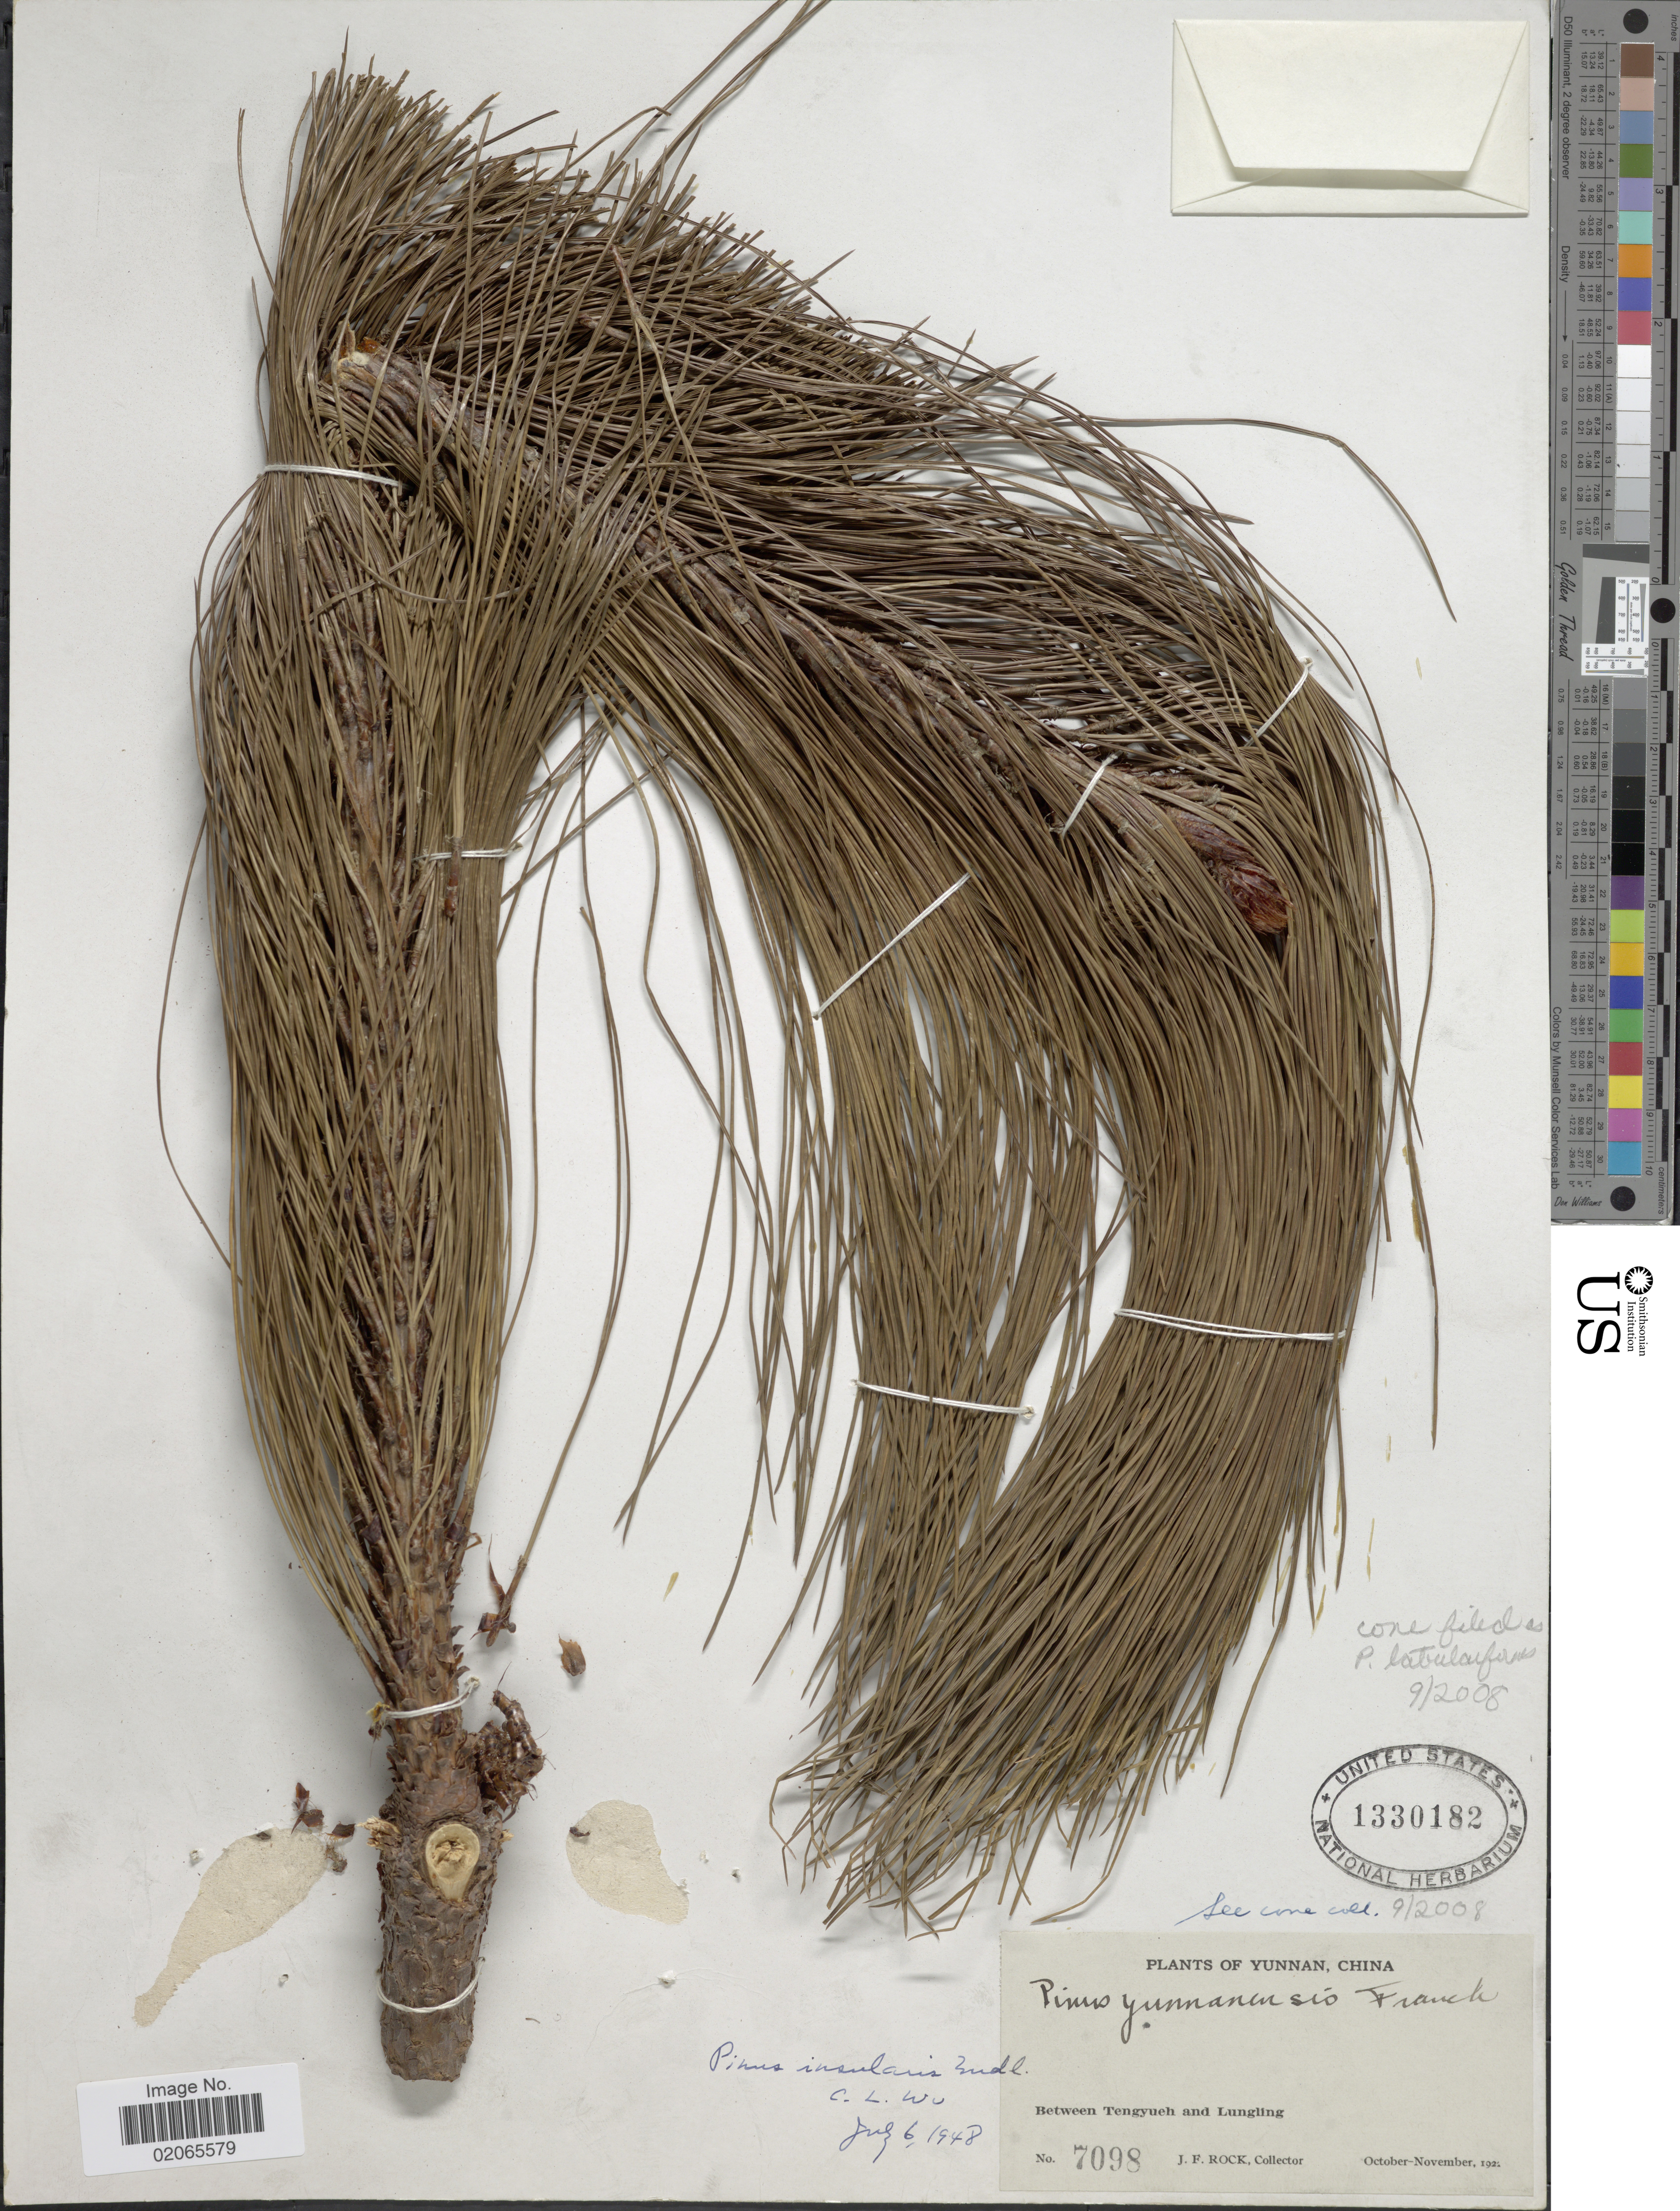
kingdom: Plantae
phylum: Tracheophyta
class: Pinopsida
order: Pinales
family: Pinaceae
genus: Pinus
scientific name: Pinus insularis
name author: Endl.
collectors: J. Rock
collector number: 7098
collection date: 1922-10/1922-11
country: China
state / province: Yunnan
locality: Between Tengyeuh and Lungling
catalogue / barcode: US 1330182